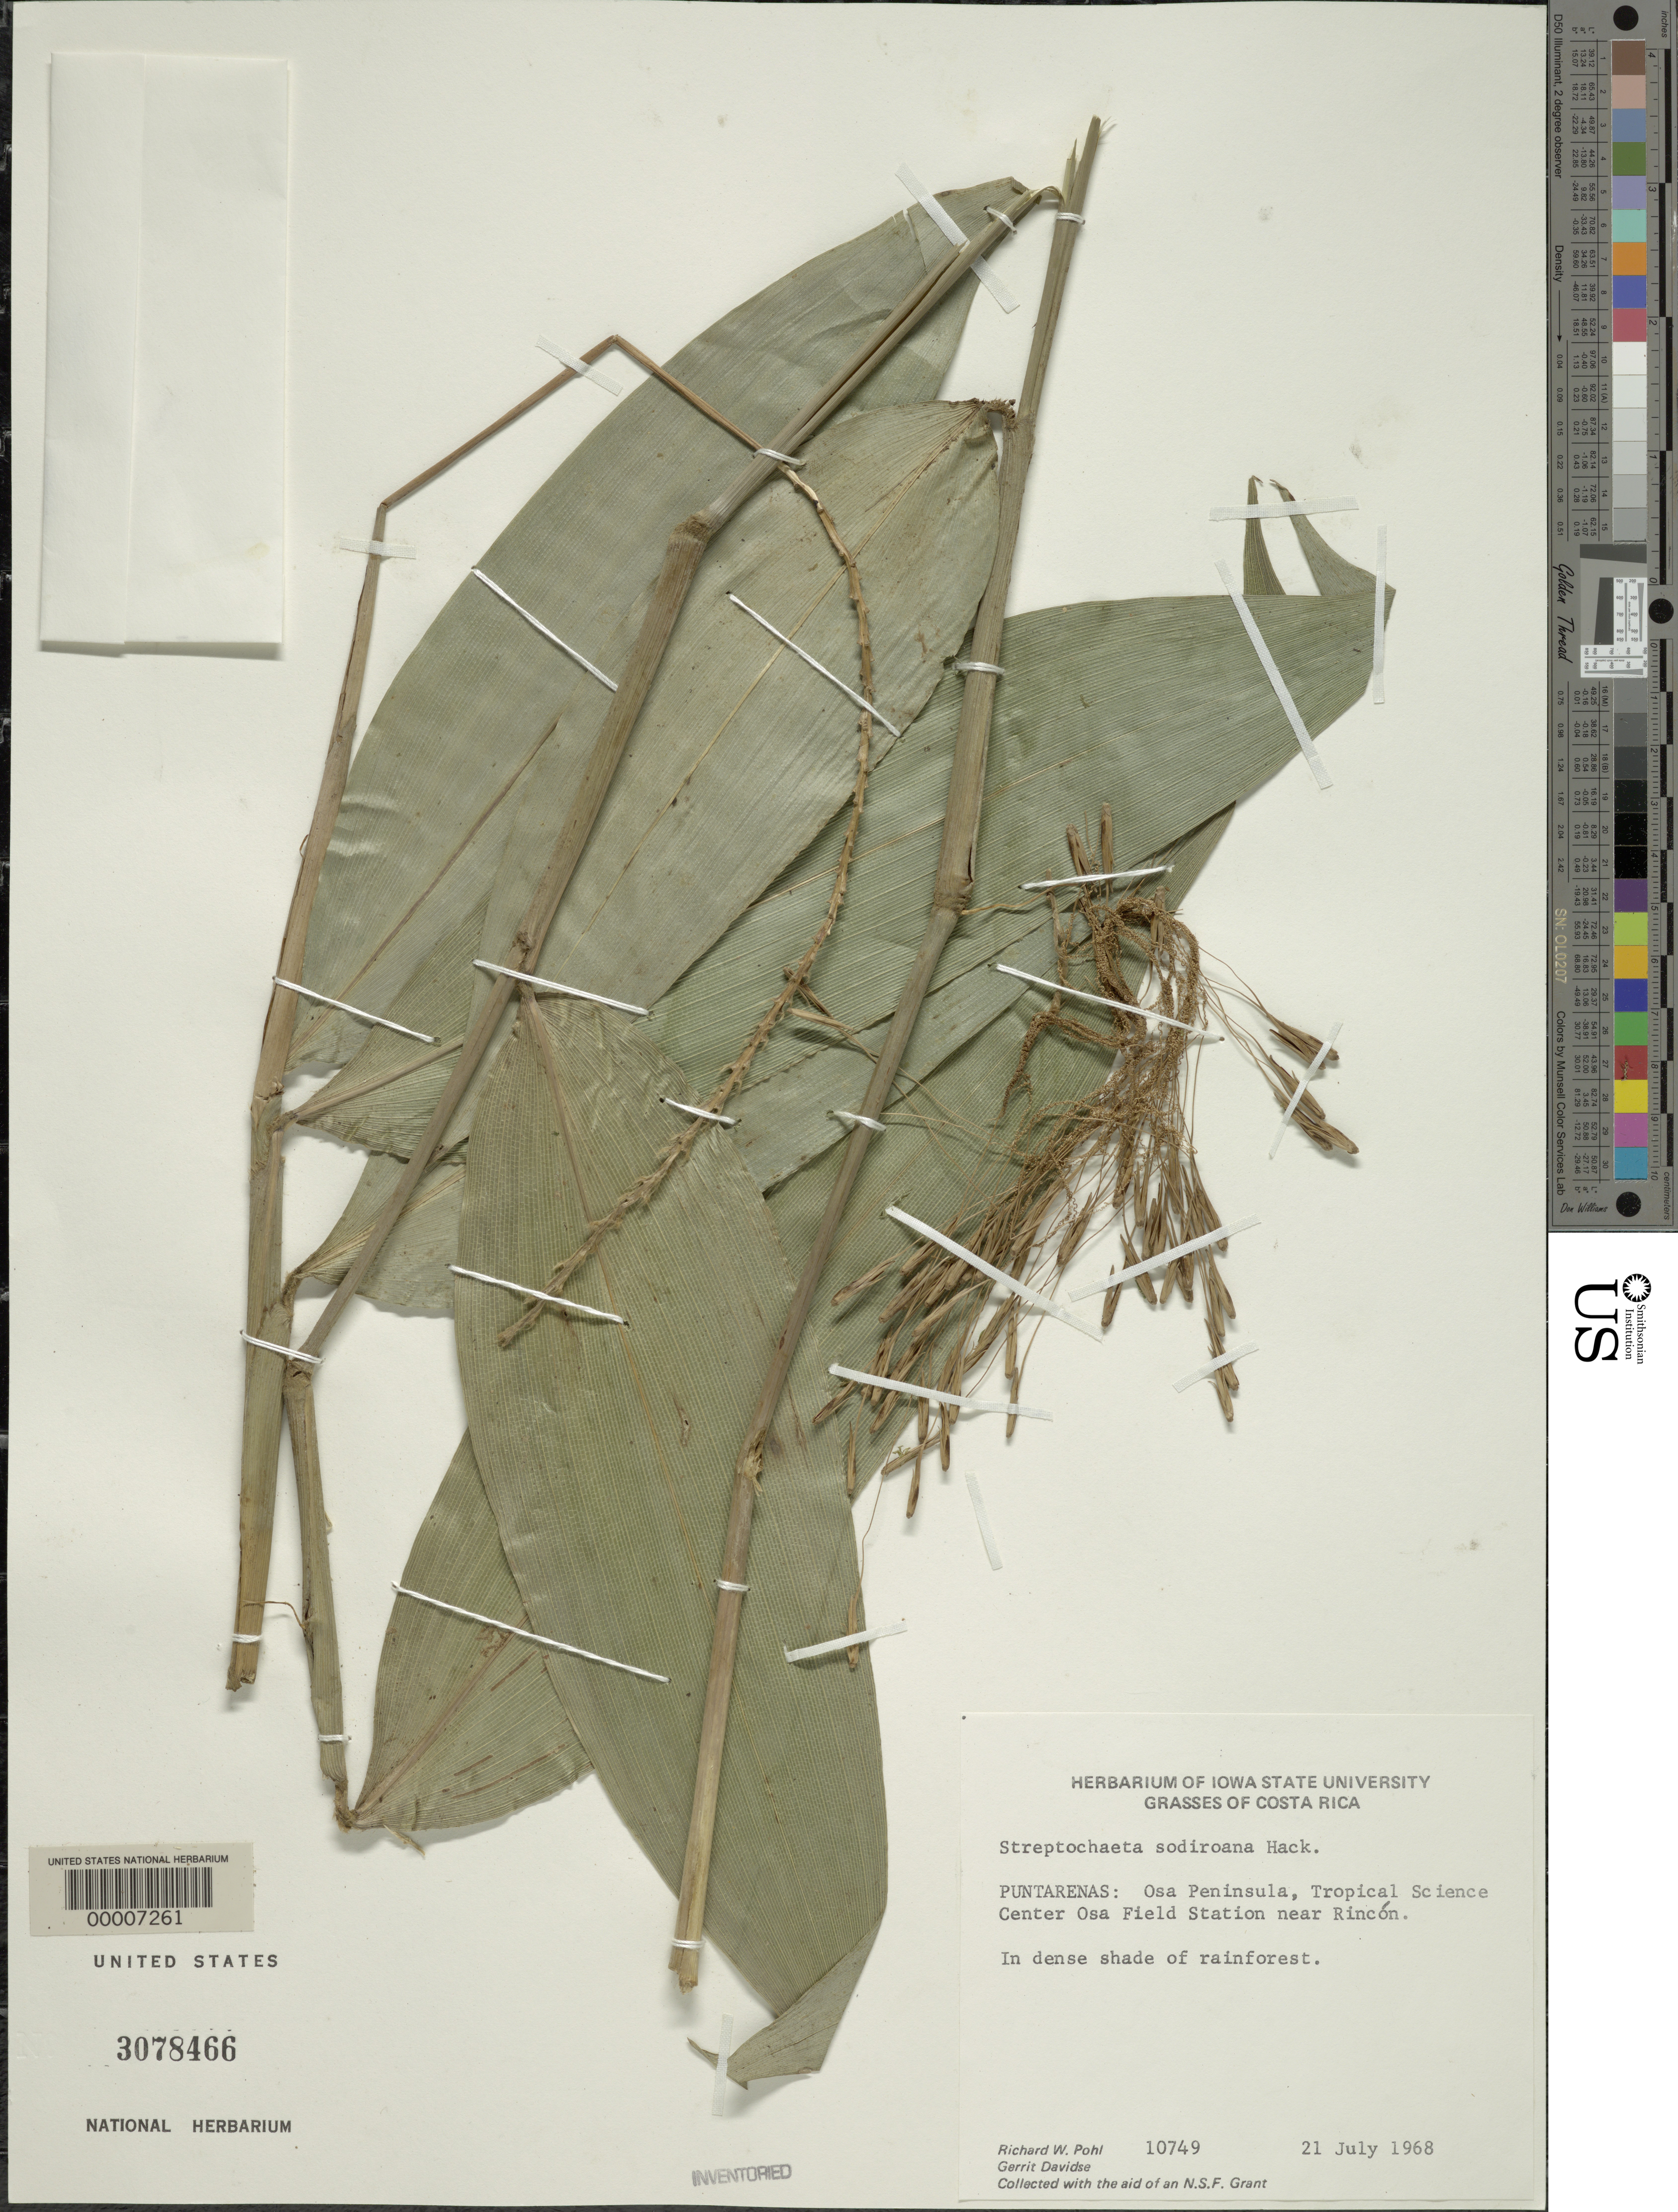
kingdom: Plantae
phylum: Tracheophyta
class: Liliopsida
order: Poales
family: Poaceae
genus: Streptochaeta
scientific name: Streptochaeta sodiroana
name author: Hack.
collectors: R. W. Pohl & G. Davidse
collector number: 10749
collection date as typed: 21 Jul 1968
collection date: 1968-07-21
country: Costa Rica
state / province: Puntarenas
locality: Osa peninsula, Tropical Science Center Osa Field Station near Rincon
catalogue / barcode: US 3078466